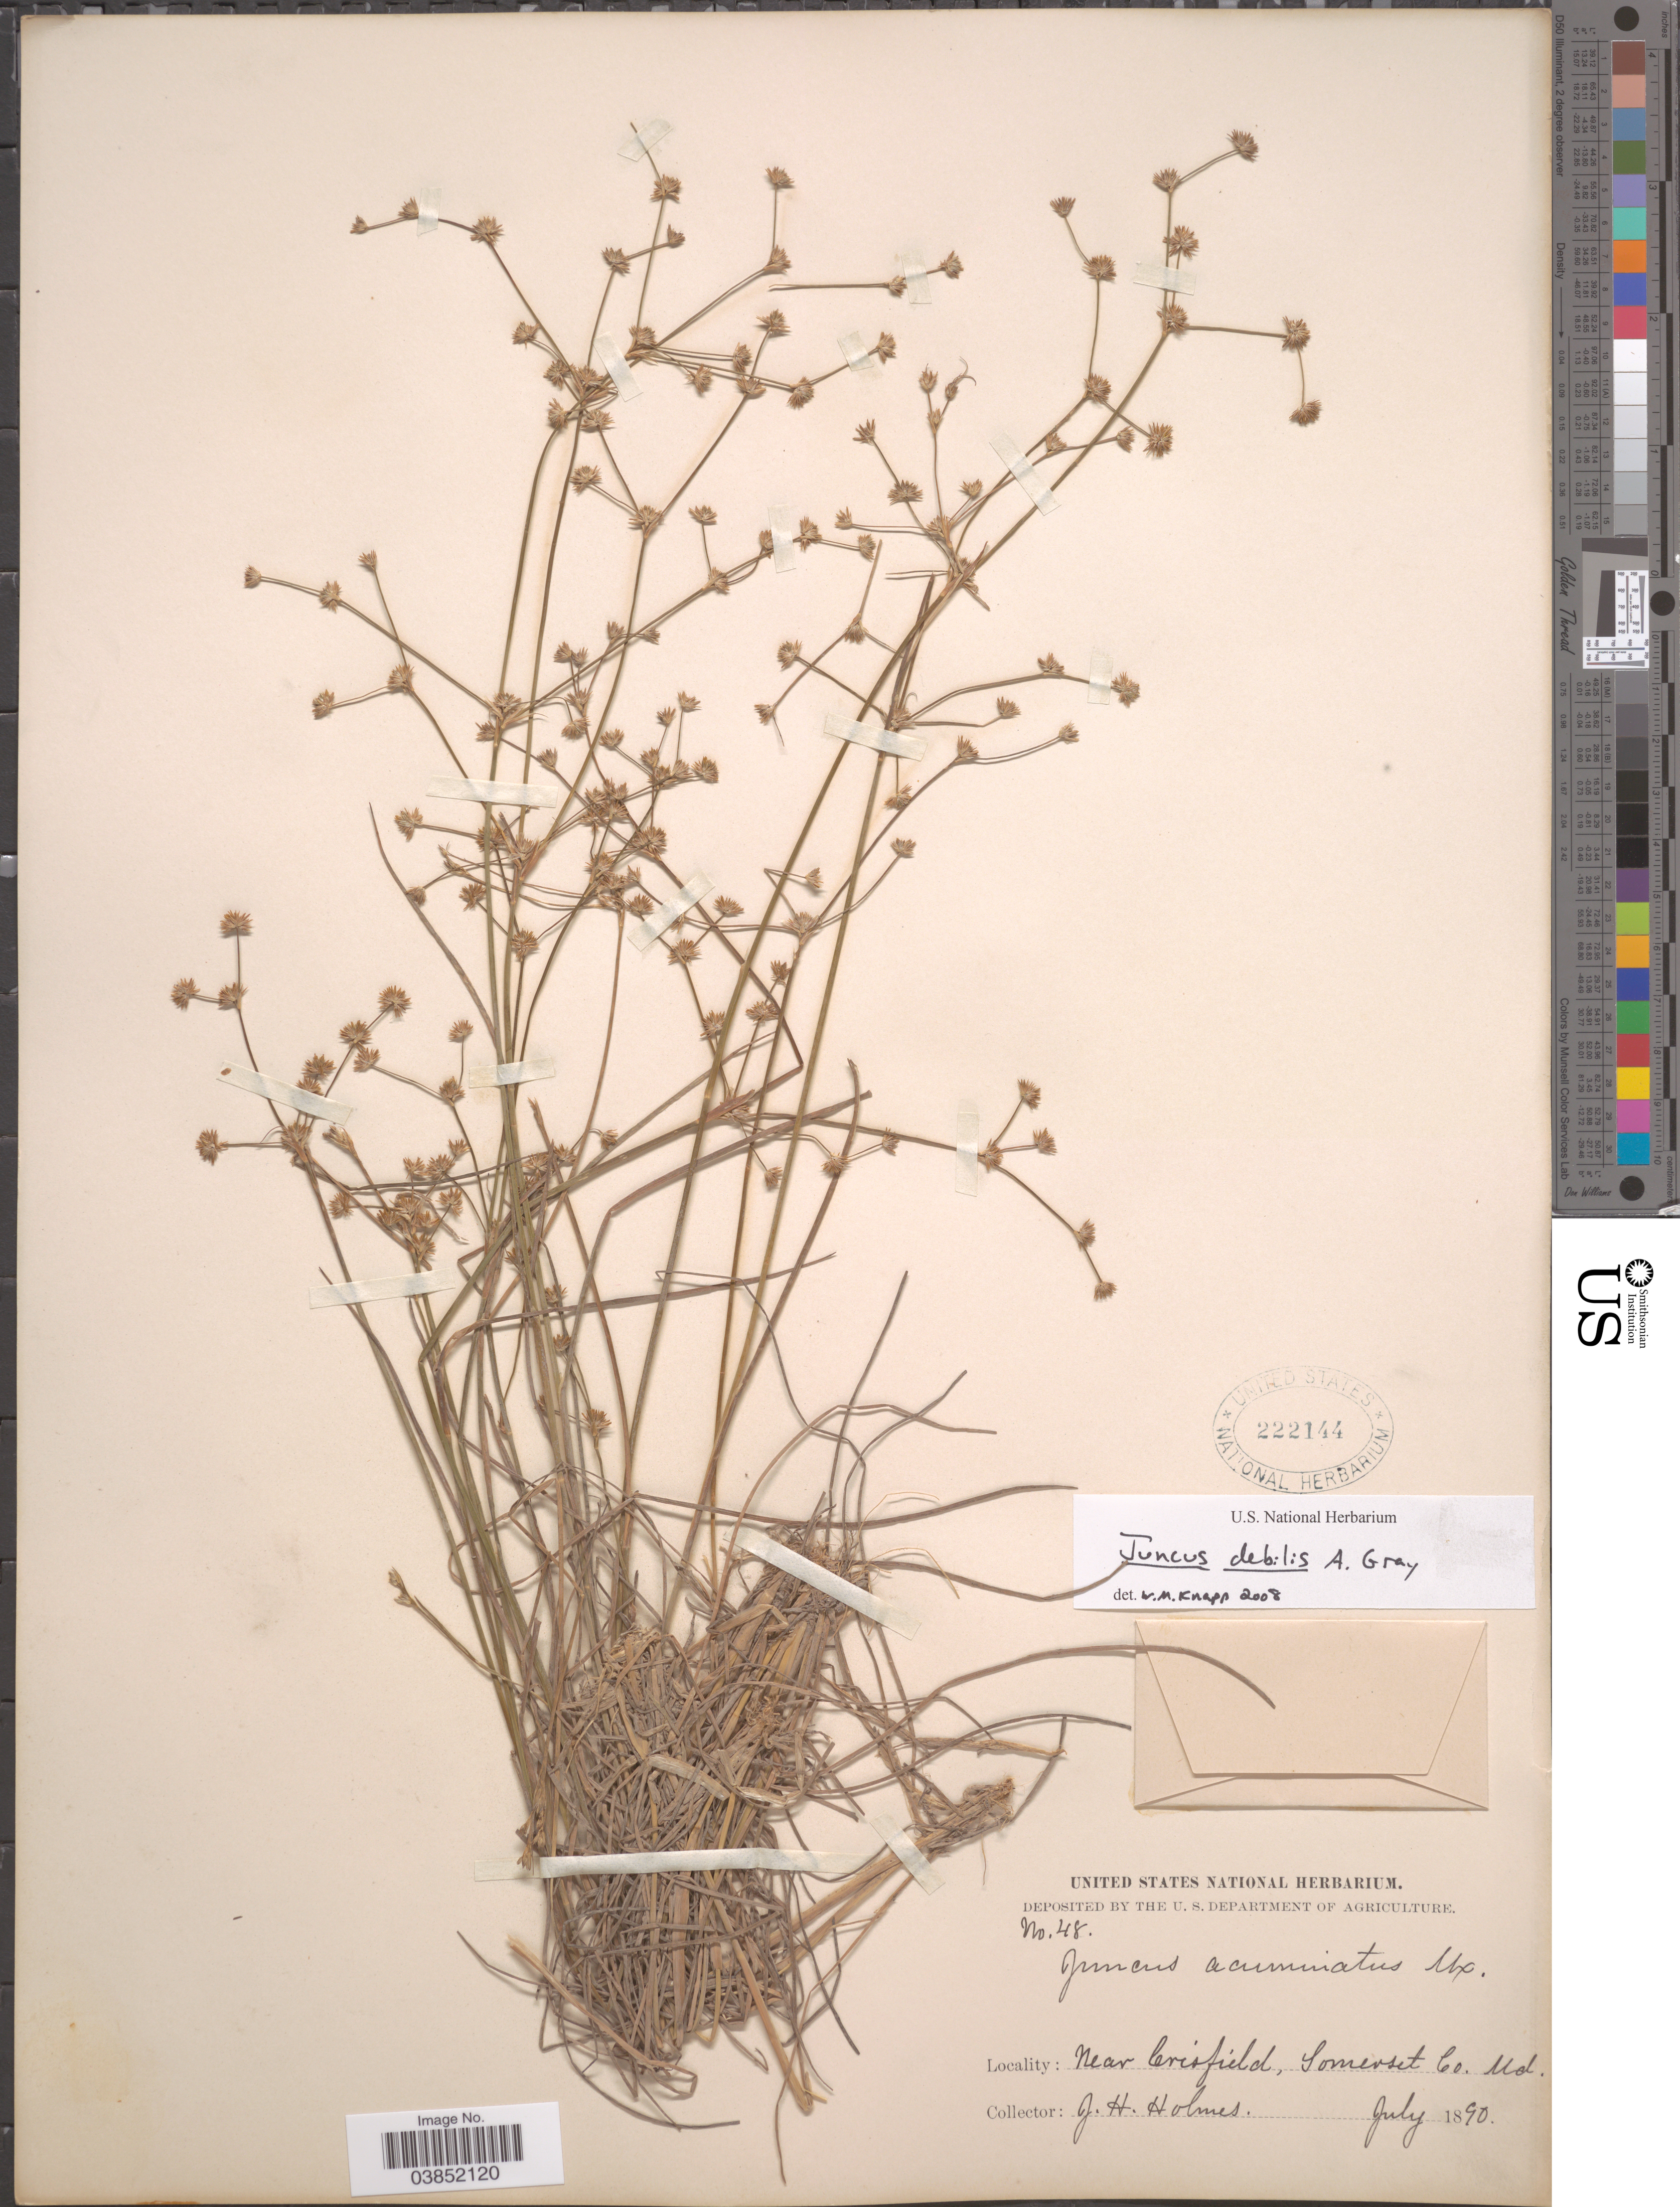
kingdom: Plantae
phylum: Tracheophyta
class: Liliopsida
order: Poales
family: Juncaceae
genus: Juncus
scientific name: Juncus debilis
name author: A. Gray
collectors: J. Holmes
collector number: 48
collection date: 1890-07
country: United States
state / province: Maryland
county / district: Somerset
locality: Near Crisfield, Somerset Co.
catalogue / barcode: US 222144